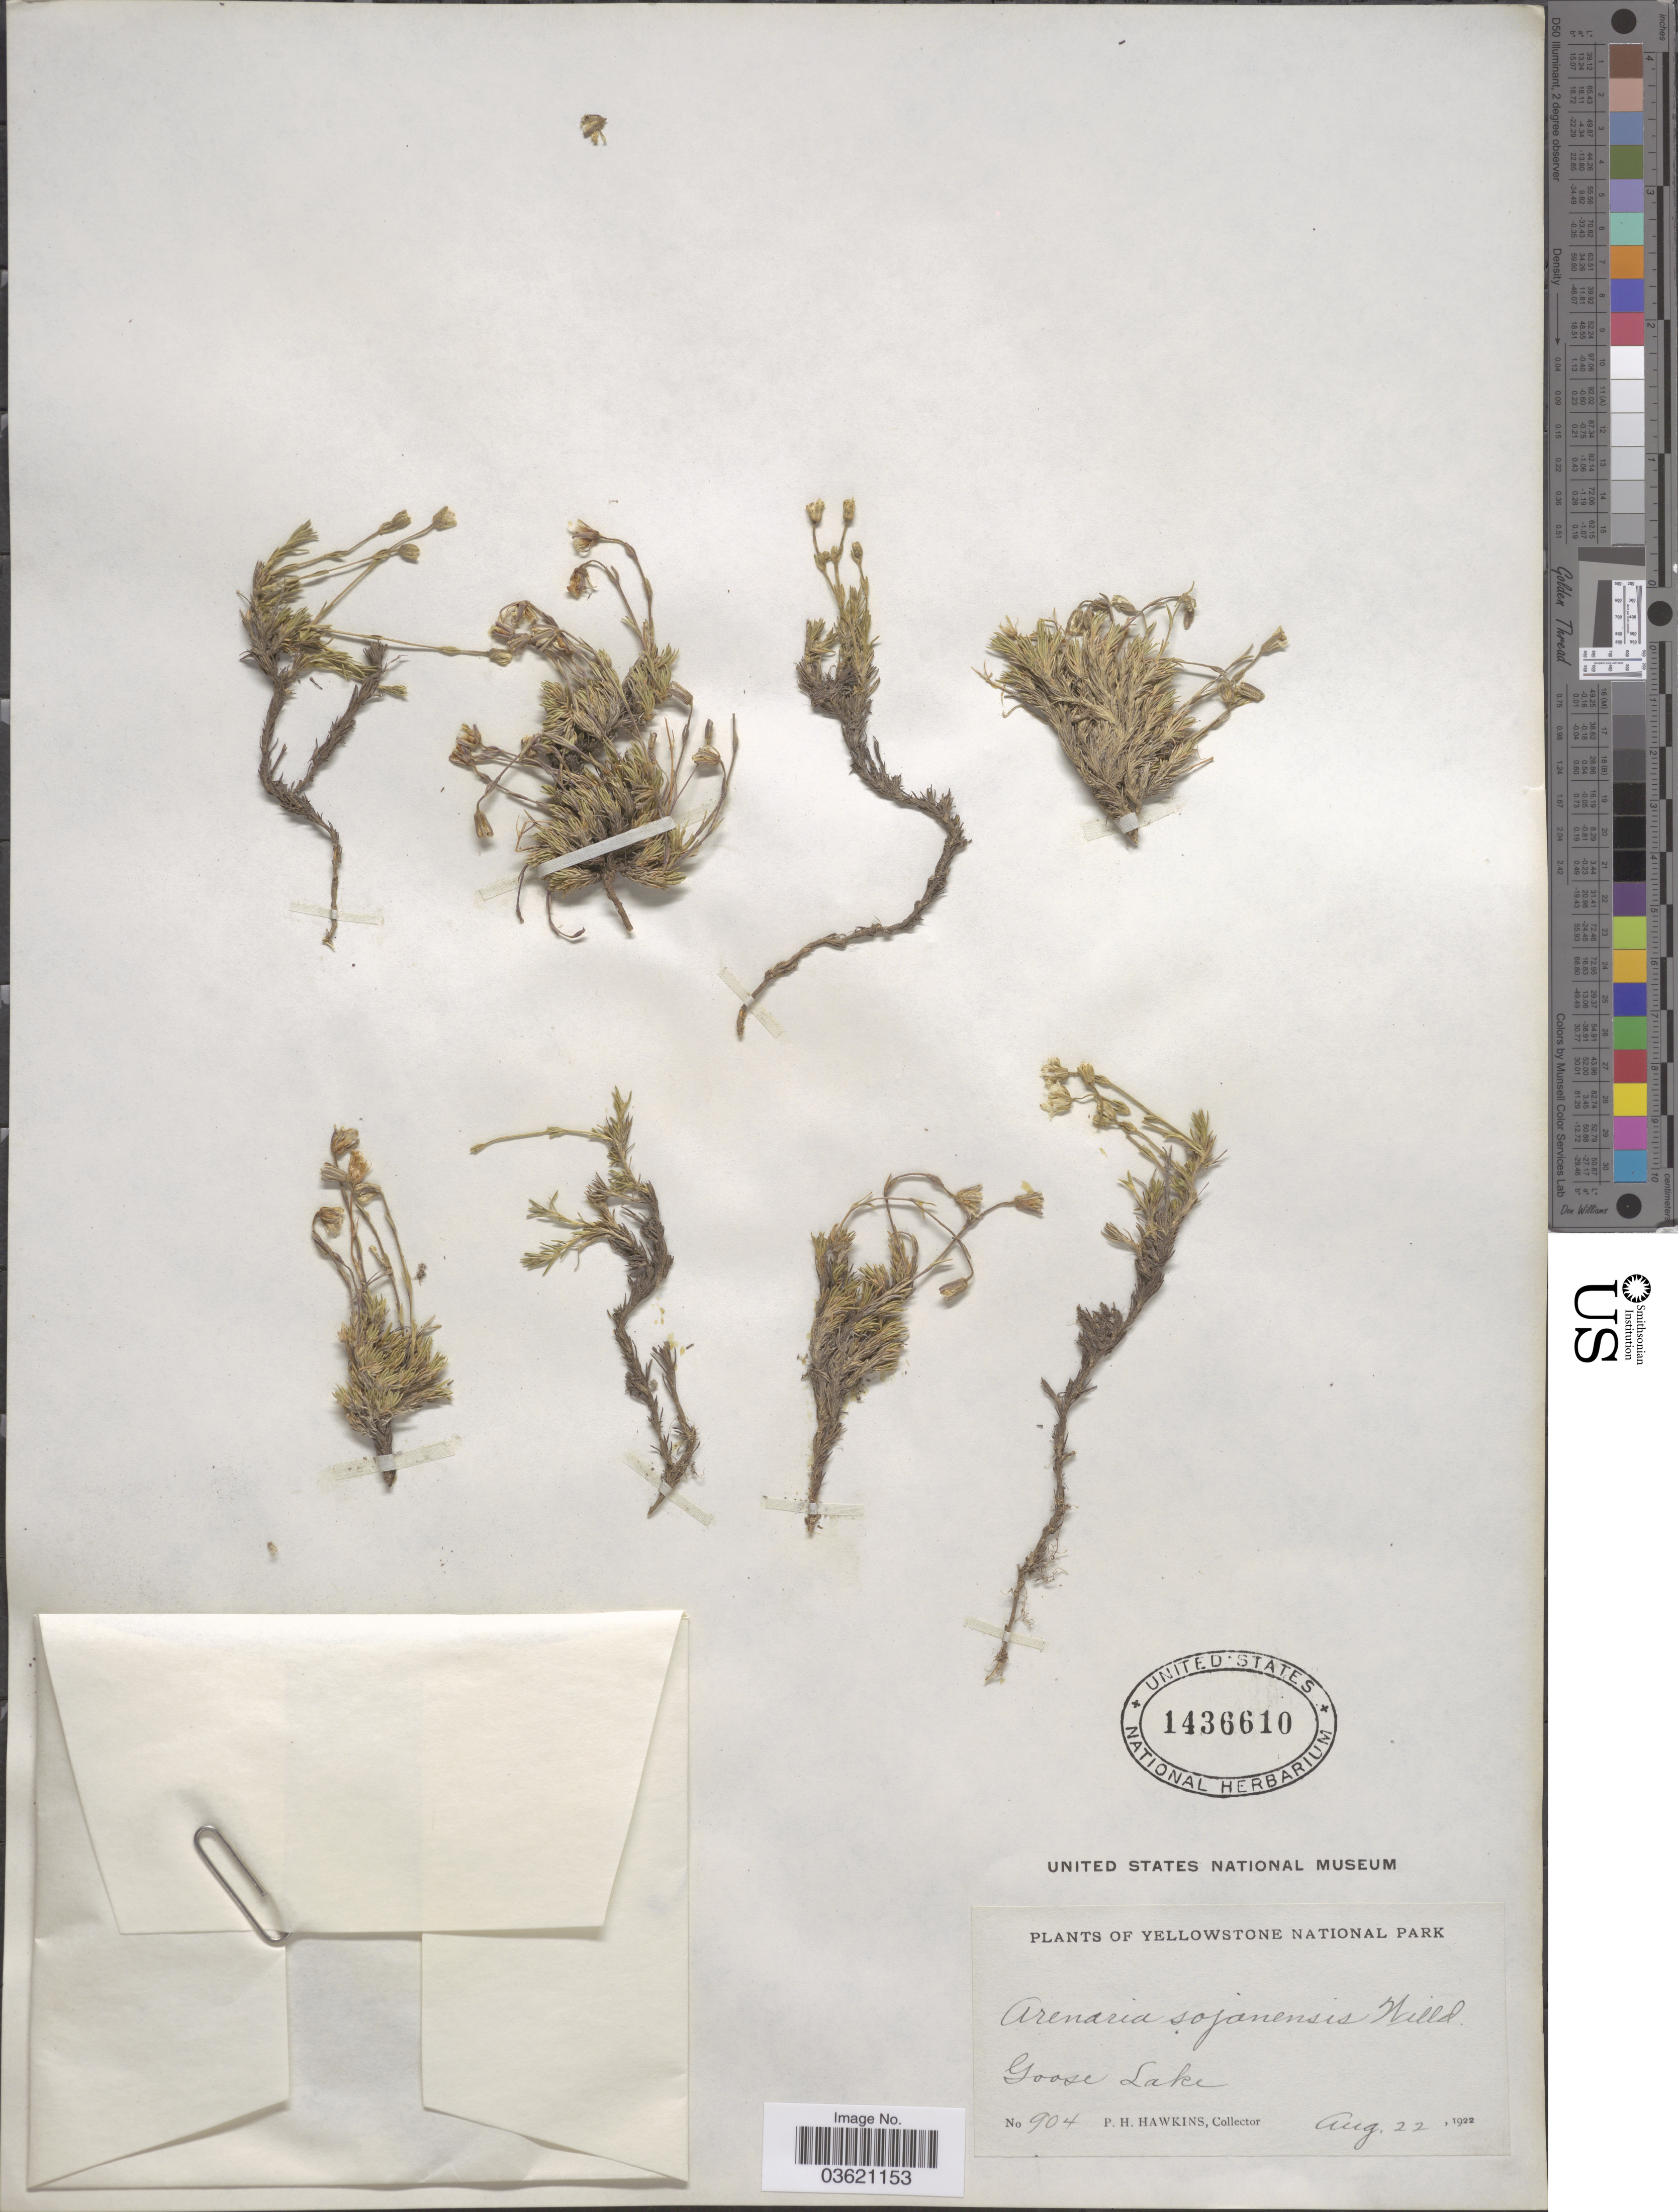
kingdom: Plantae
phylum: Tracheophyta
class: Magnoliopsida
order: Caryophyllales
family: Caryophyllaceae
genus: Cherleria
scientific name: Cherleria obtusiloba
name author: (Rydb.) A.J. Moore & Dillenb.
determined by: Strong, M. T., (US), Smithsonian Institution - National Museum of Natural History (UNITED STATES)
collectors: P. Hawkins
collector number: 904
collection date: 1922-08-22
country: United States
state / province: Wyoming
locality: Yellowstone National Park. Goose Lake.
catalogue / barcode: US 1436610